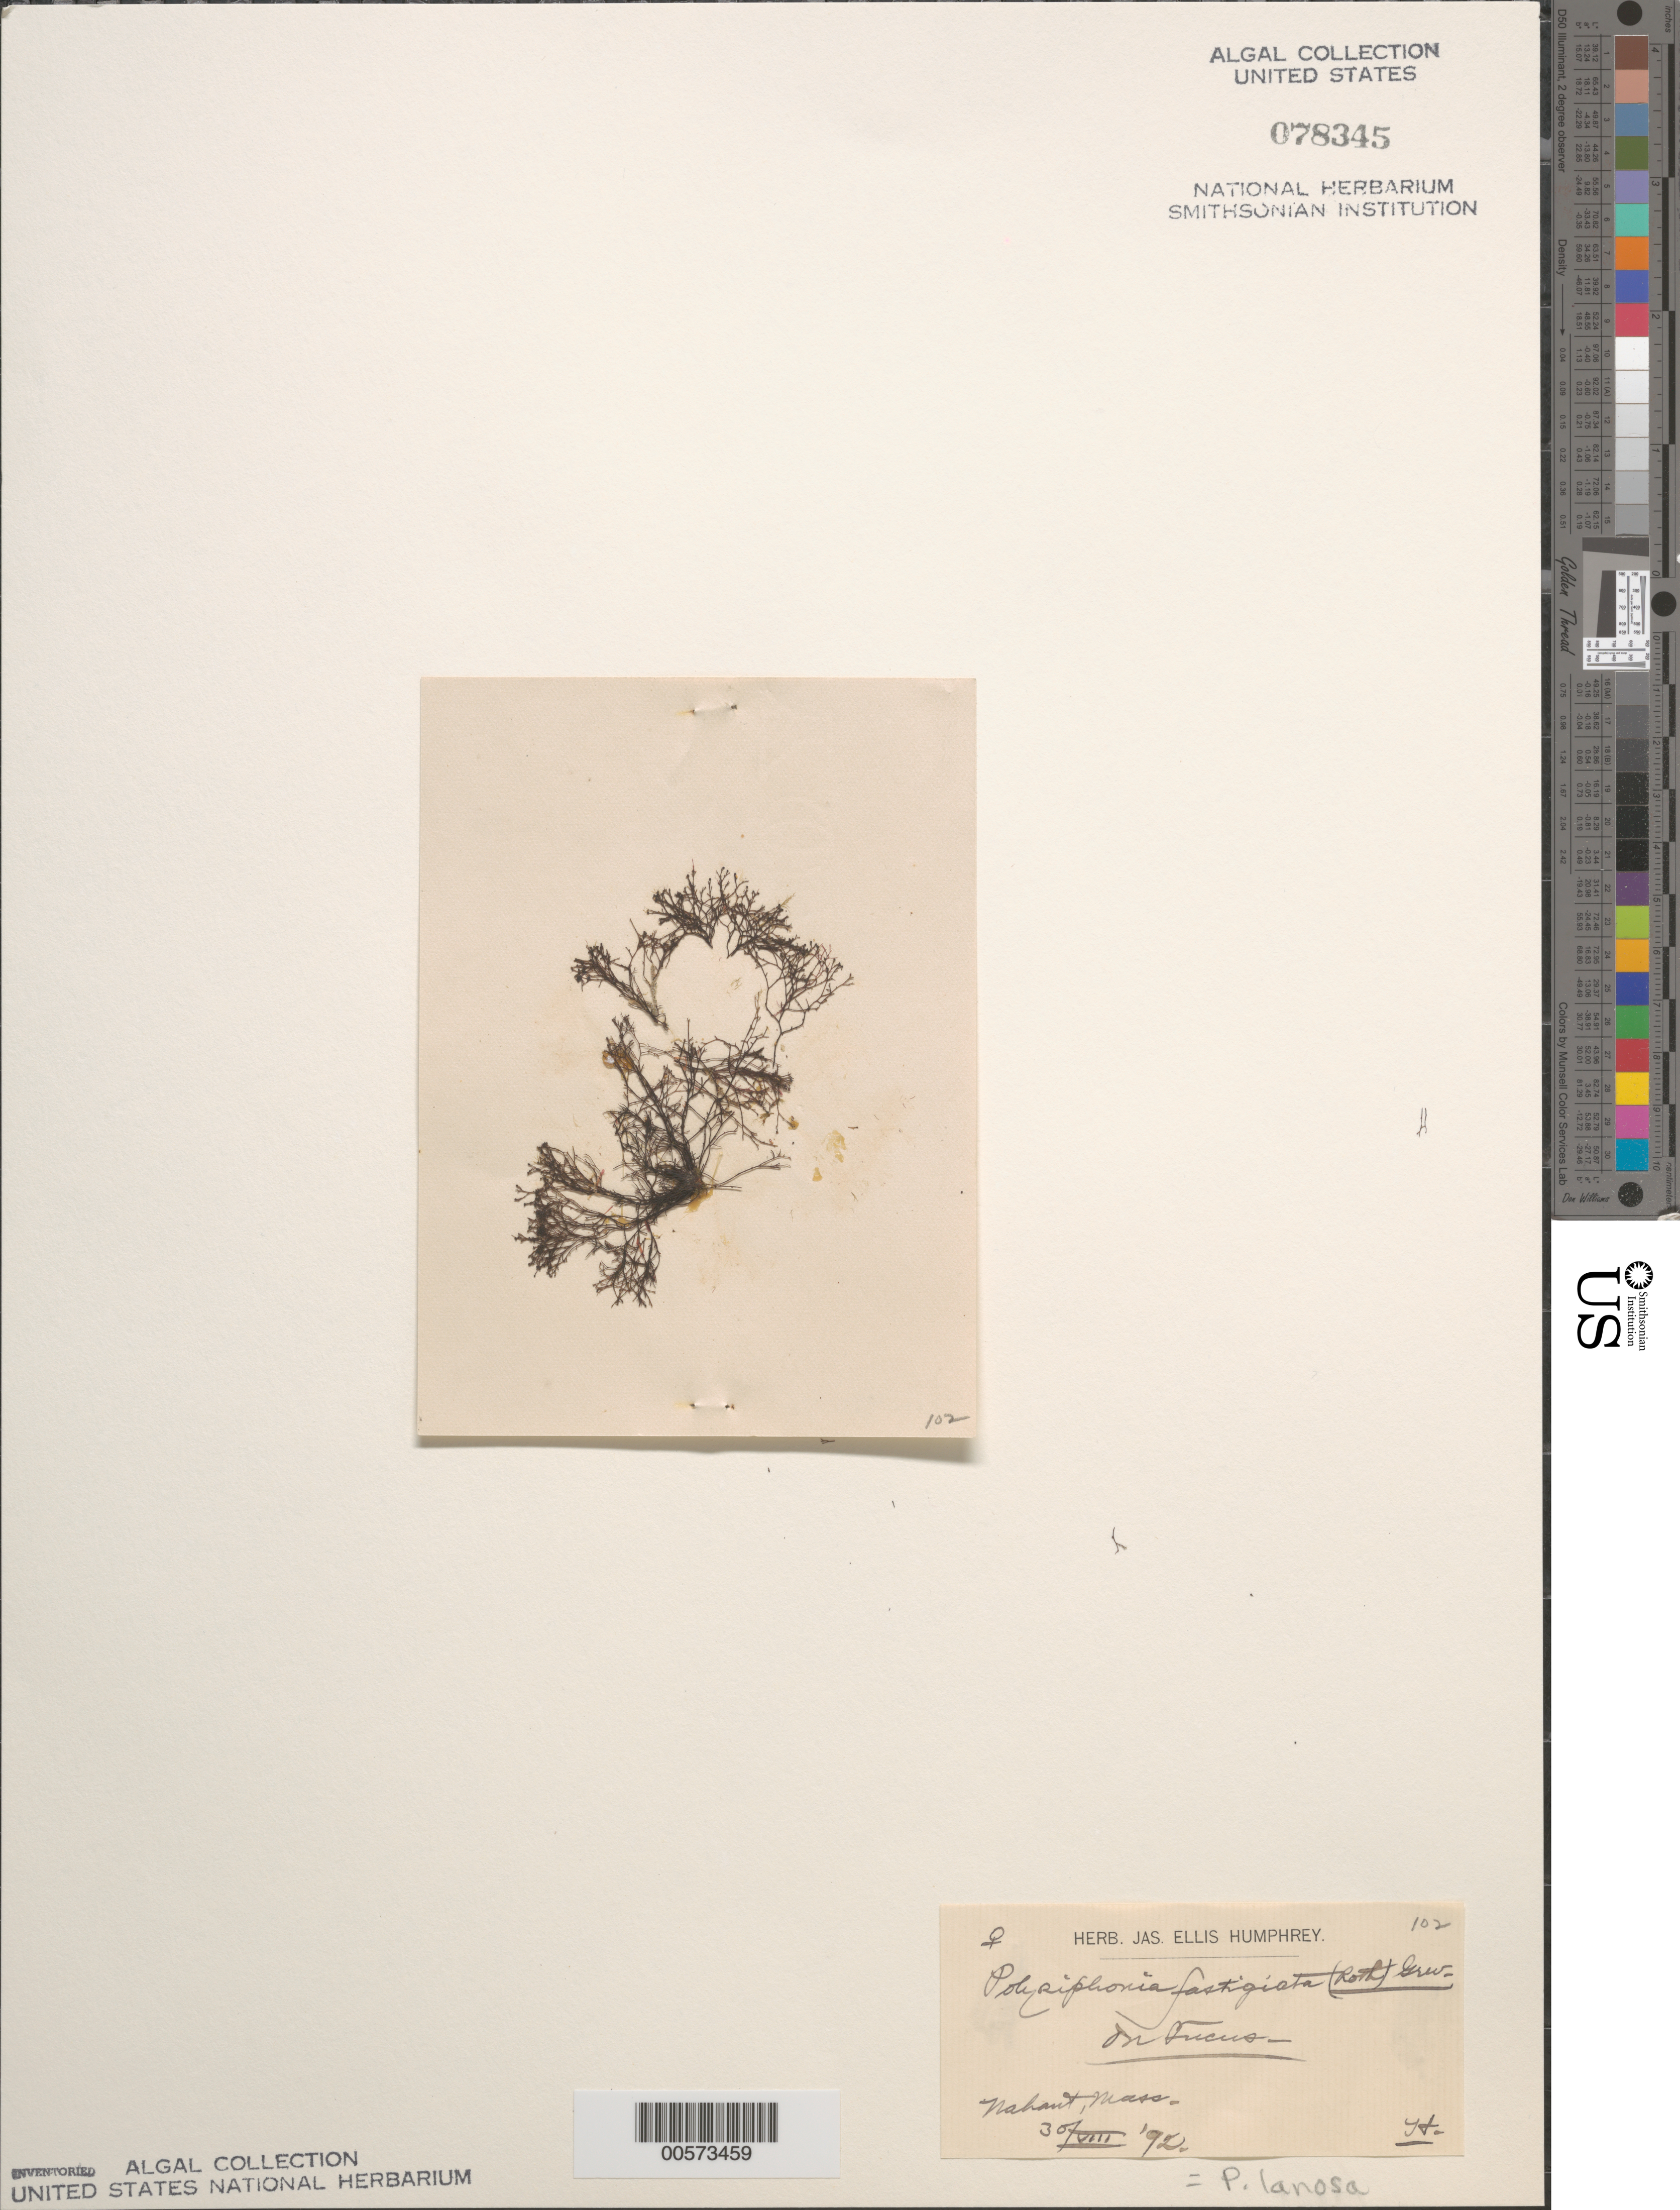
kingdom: Plantae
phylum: Rhodophyta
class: Florideophyceae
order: Ceramiales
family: Rhodomelaceae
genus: Vertebrata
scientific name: Vertebrata lanosa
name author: (L.) T.A. Chr.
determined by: Algae name updating Project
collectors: J. Humphrey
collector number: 102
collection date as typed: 30 Aug 1892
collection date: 1892-08-30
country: United States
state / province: Massachusetts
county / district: Essex County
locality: Nahant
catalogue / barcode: US 78345